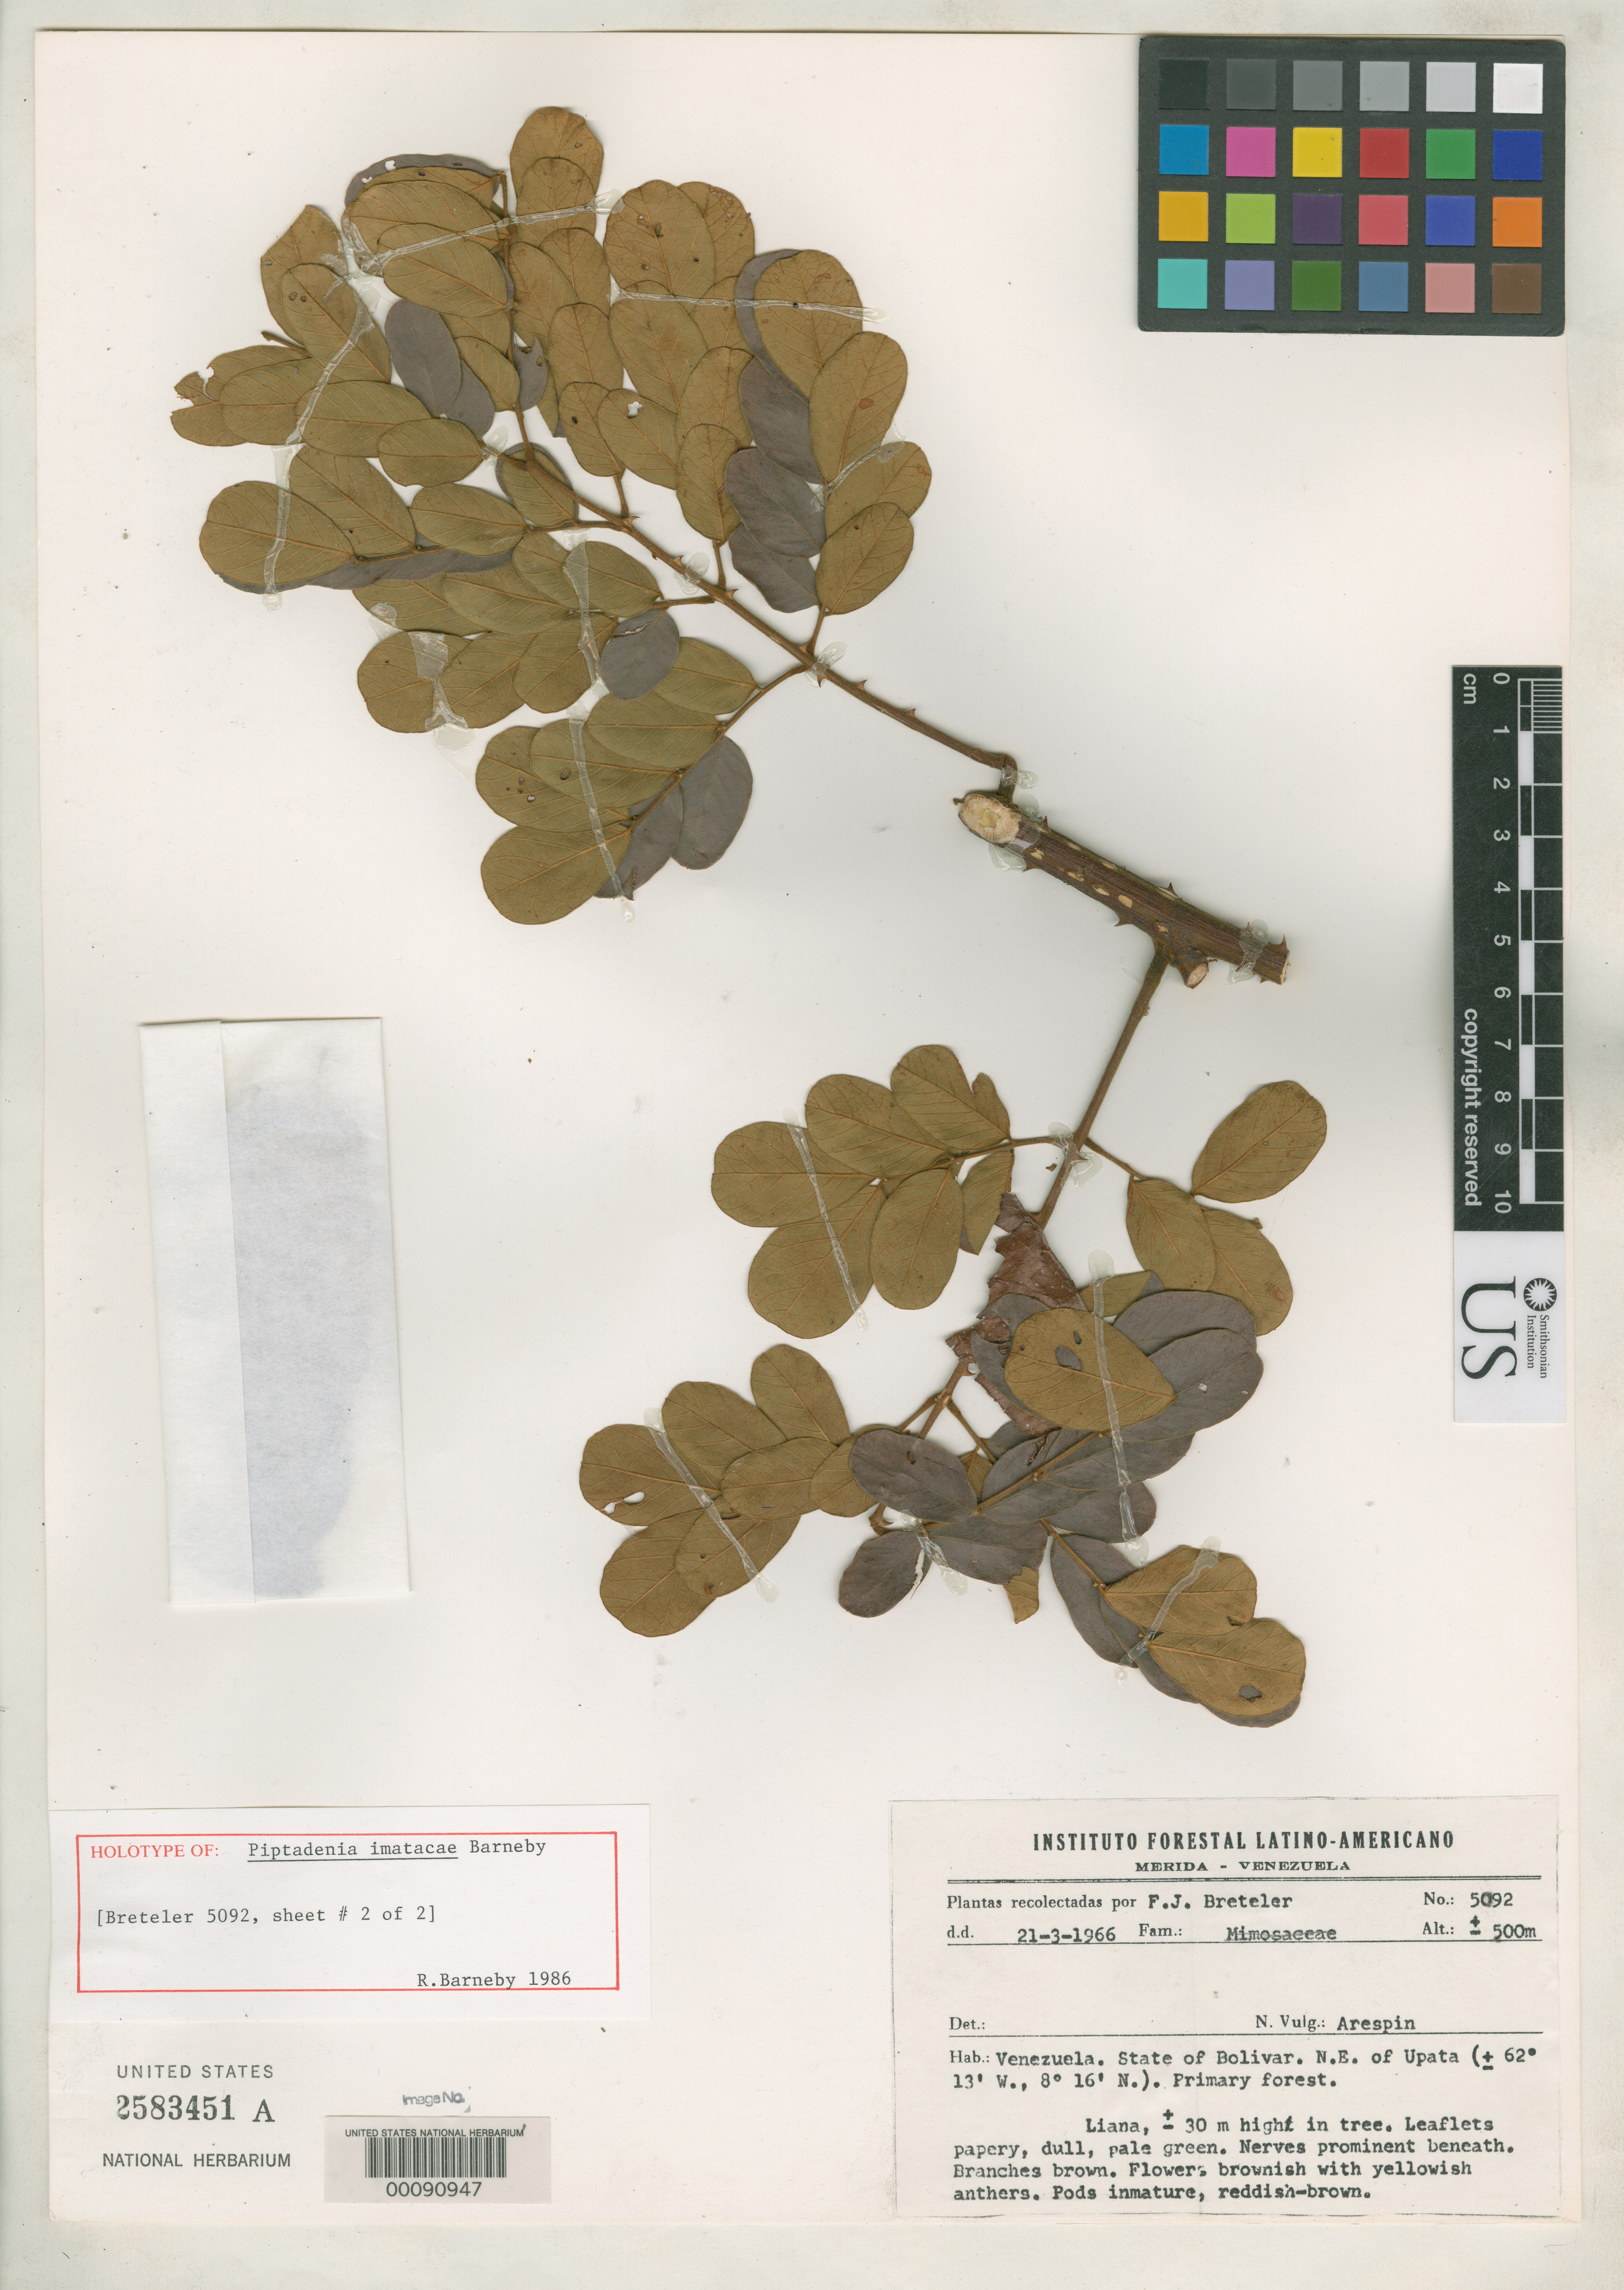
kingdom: Plantae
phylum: Tracheophyta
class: Magnoliopsida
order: Fabales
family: Fabaceae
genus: Piptadenia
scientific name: Piptadenia imatacae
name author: Barneby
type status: Holotype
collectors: F. J. Breteler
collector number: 5092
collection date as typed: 21 Mar 1966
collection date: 1966-03-21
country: Venezuela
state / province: Bolivar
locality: NE of Upata.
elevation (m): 500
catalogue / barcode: US 2583451A